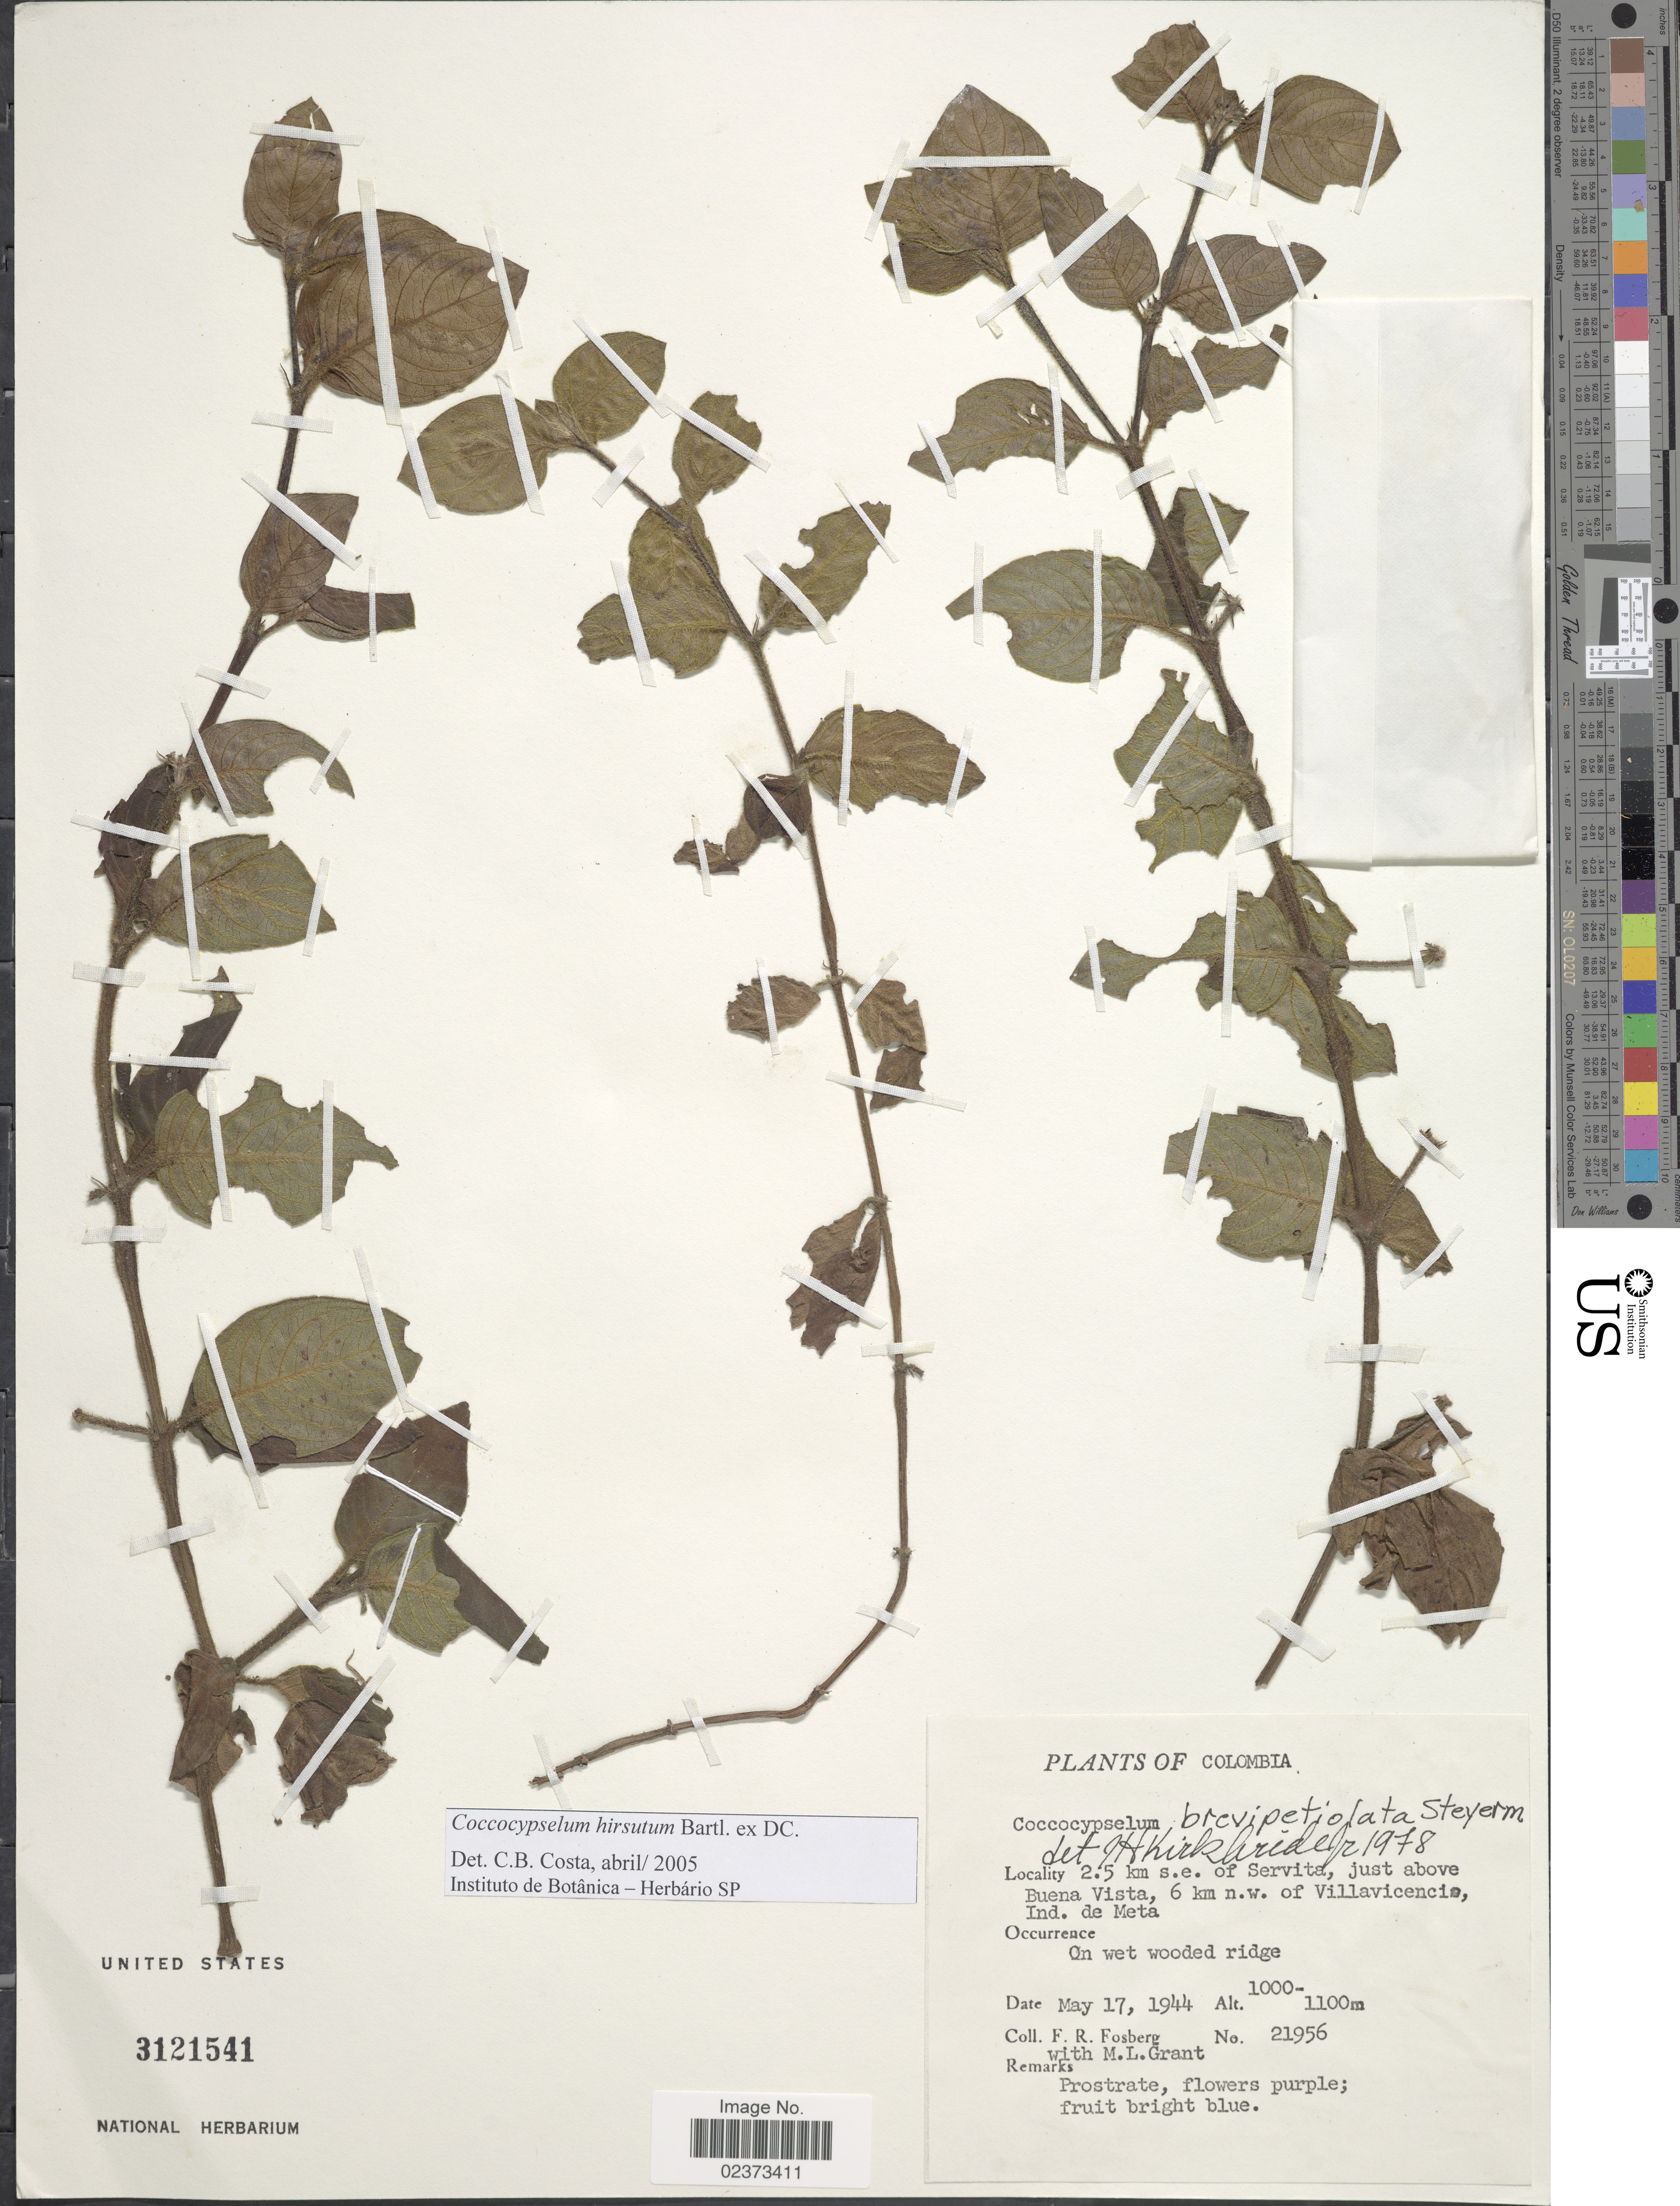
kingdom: Plantae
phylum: Tracheophyta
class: Magnoliopsida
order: Gentianales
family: Rubiaceae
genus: Coccocypselum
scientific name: Coccocypselum hirsutum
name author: Bartl. ex DC.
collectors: F. R. Fosberg & M. L. Grant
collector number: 21956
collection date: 1944-05-17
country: Colombia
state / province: Meta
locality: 2.5 km s.e. of Servita, just above Buena Vista, 6 km n.w. of Villavicencio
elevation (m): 1000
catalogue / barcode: US 3121541